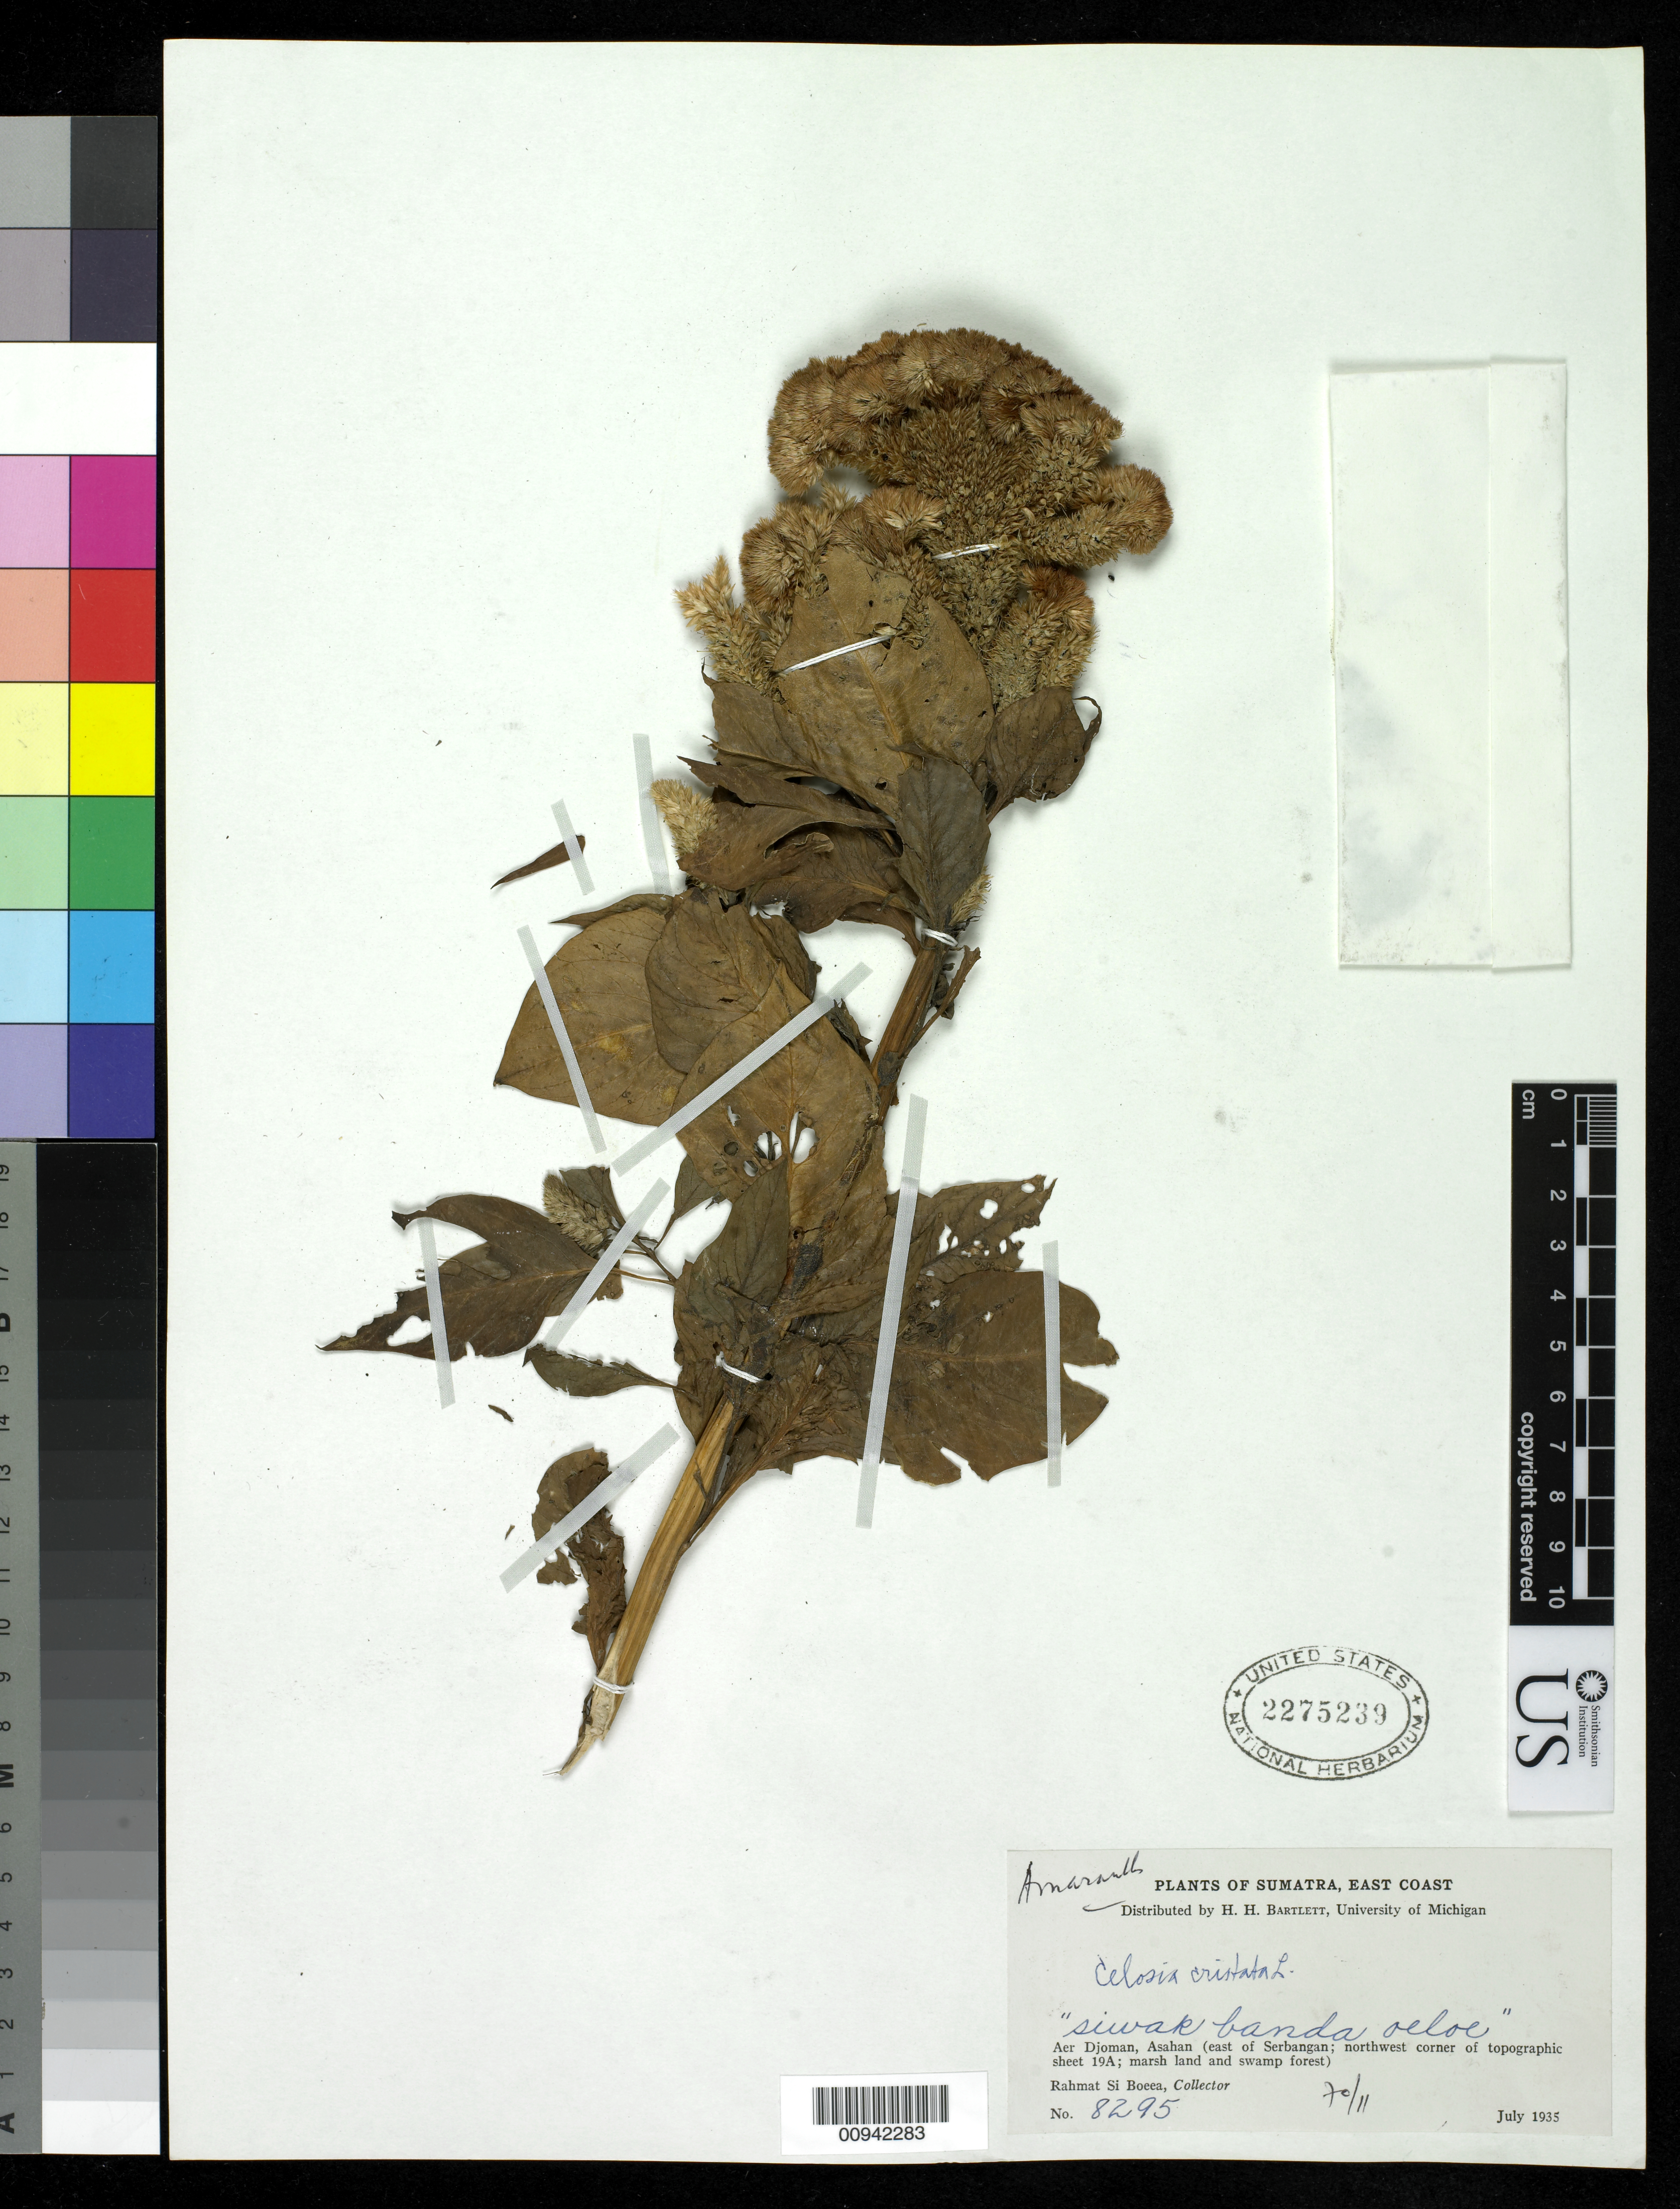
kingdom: Plantae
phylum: Tracheophyta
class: Magnoliopsida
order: Caryophyllales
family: Amaranthaceae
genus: Celosia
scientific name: Celosia argentea var. cristata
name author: (L.) Kuntze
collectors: Rahmat Si Boeea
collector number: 8295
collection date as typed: Jul 1935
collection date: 1935-07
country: Indonesia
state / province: Sumatra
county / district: Aceh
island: Sumatra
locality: Aer Djoman, Asahan (east of Serbangan)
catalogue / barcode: US 2275239